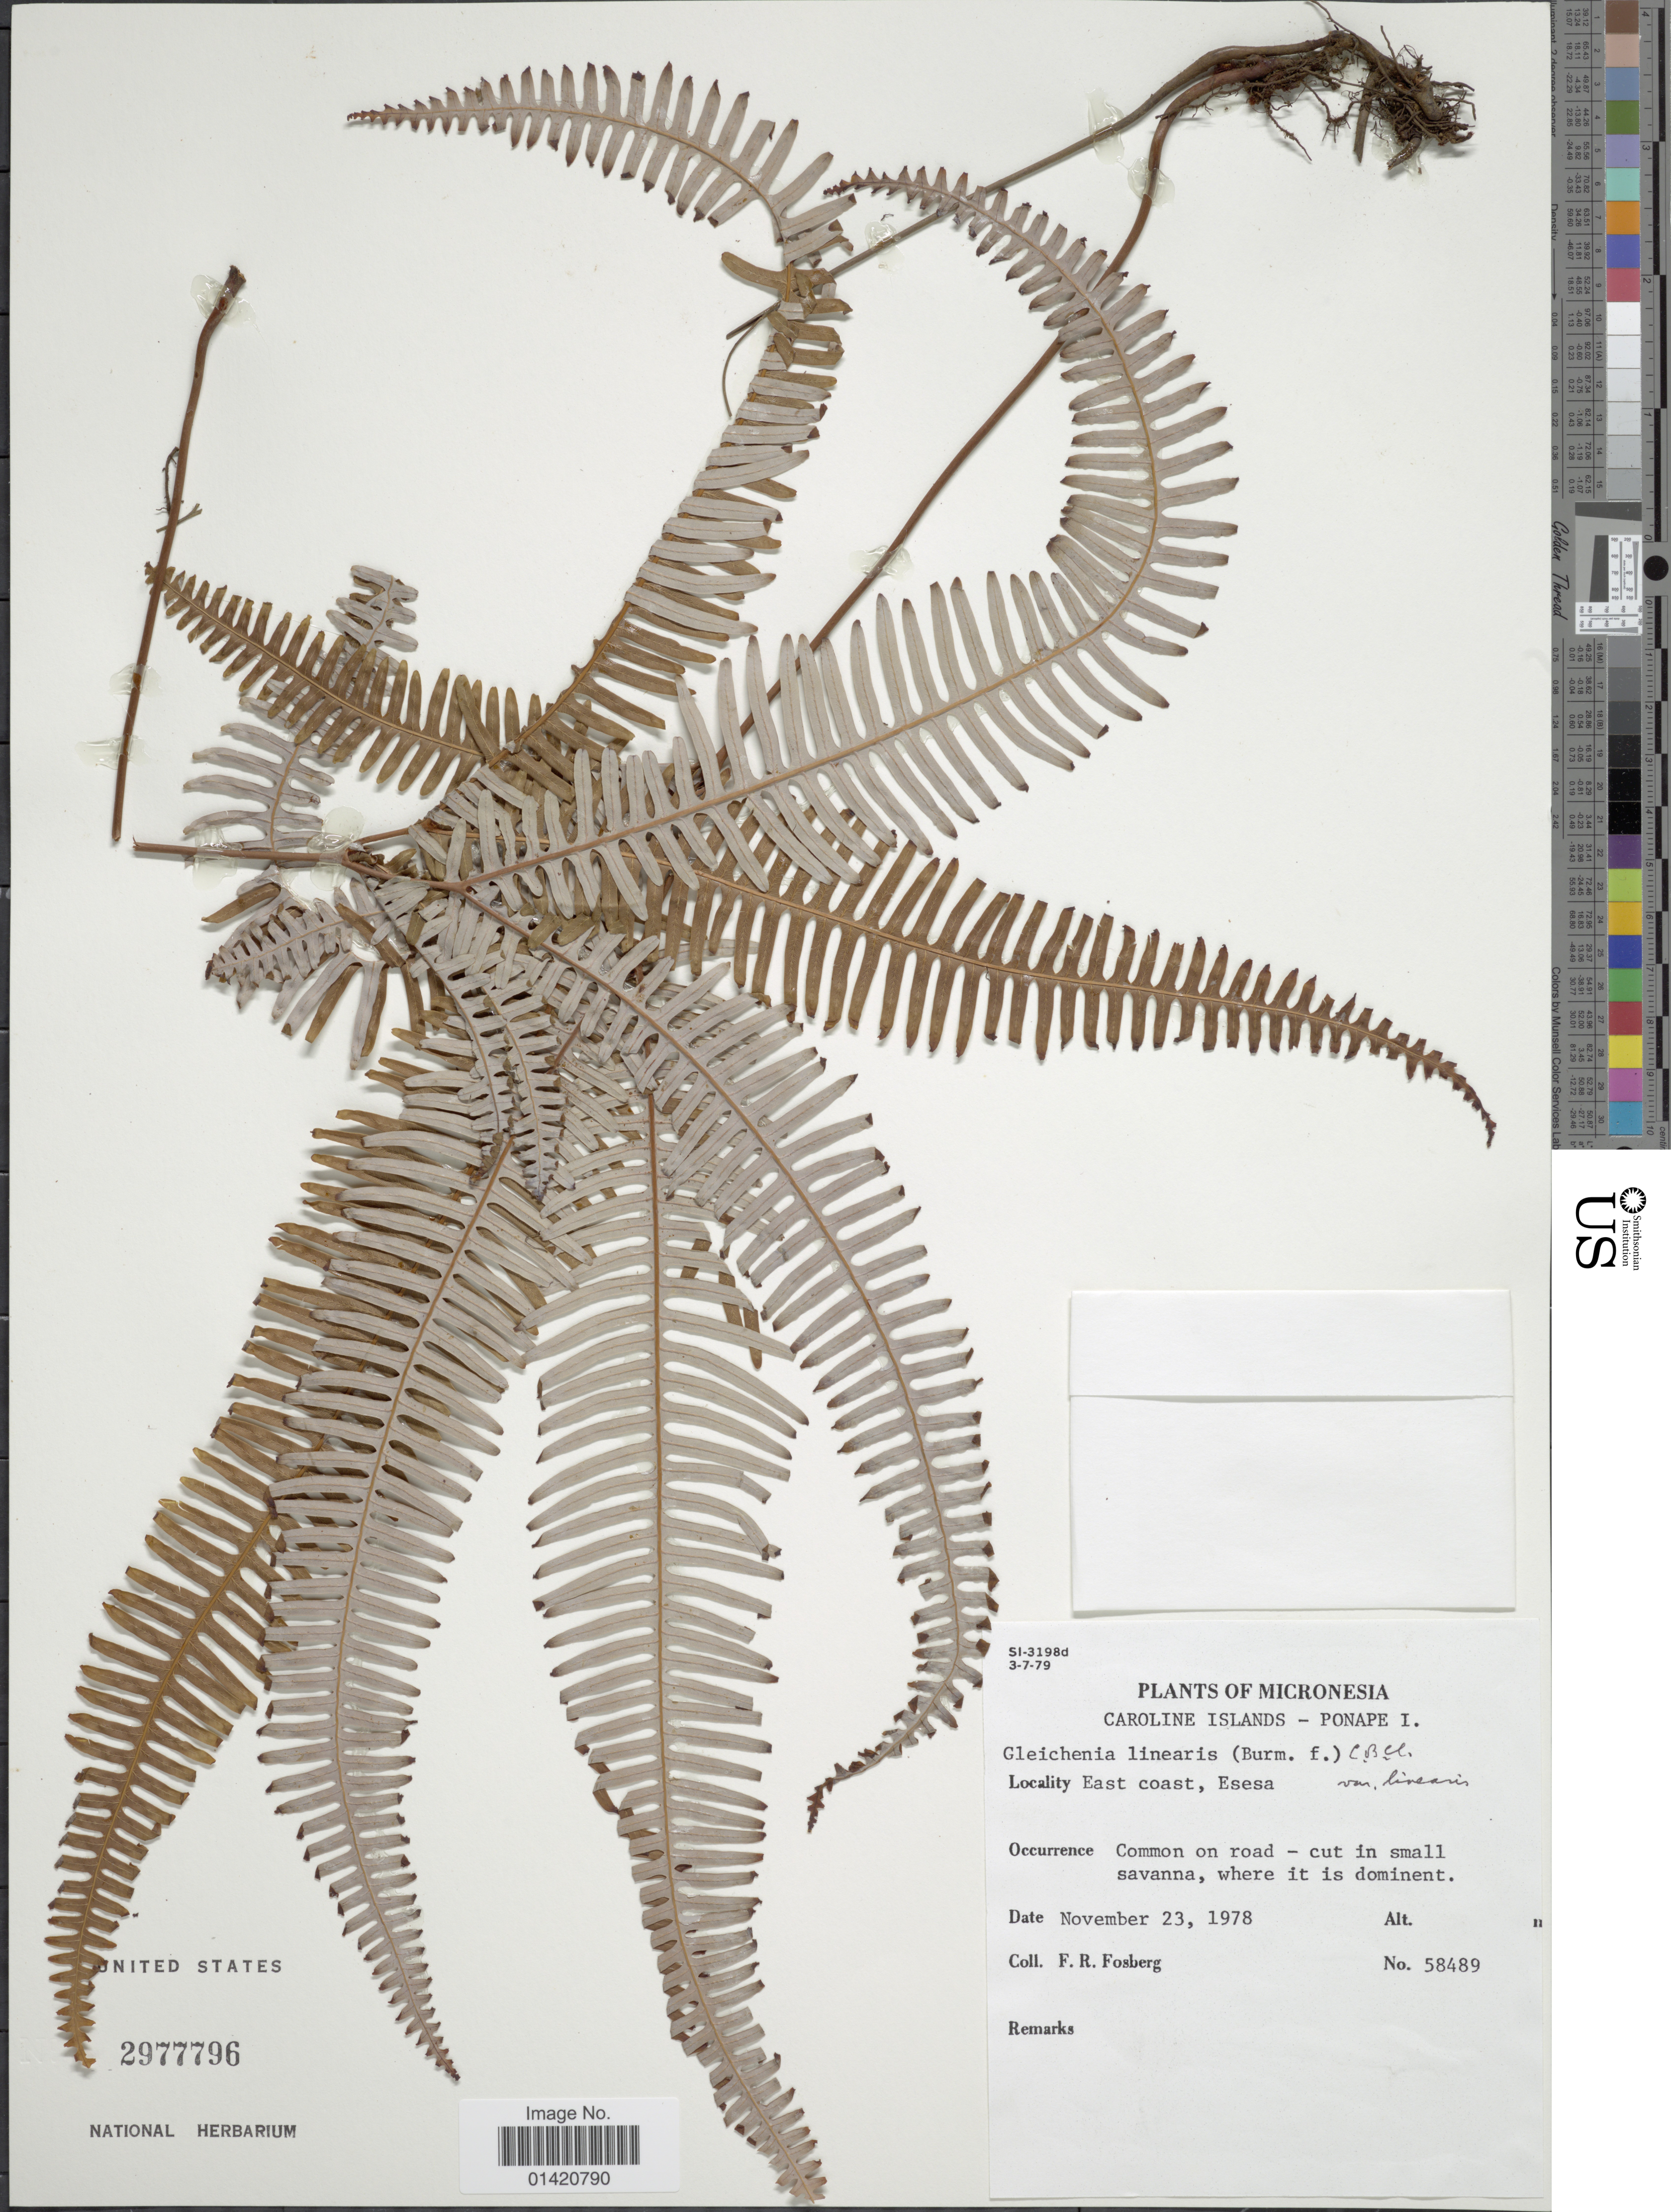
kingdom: Plantae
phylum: Tracheophyta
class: Polypodiopsida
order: Gleicheniales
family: Gleicheniaceae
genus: Dicranopteris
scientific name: Dicranopteris linearis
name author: (Burm. f.) Underw.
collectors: F. R. Fosberg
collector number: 58489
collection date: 1978-11-23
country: Micronesia, Federated States of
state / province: Pohnpei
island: Pohnpei [Ponape]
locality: Caroline Islands - Ponape I. East coast, Esesa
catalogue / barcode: US 2977796